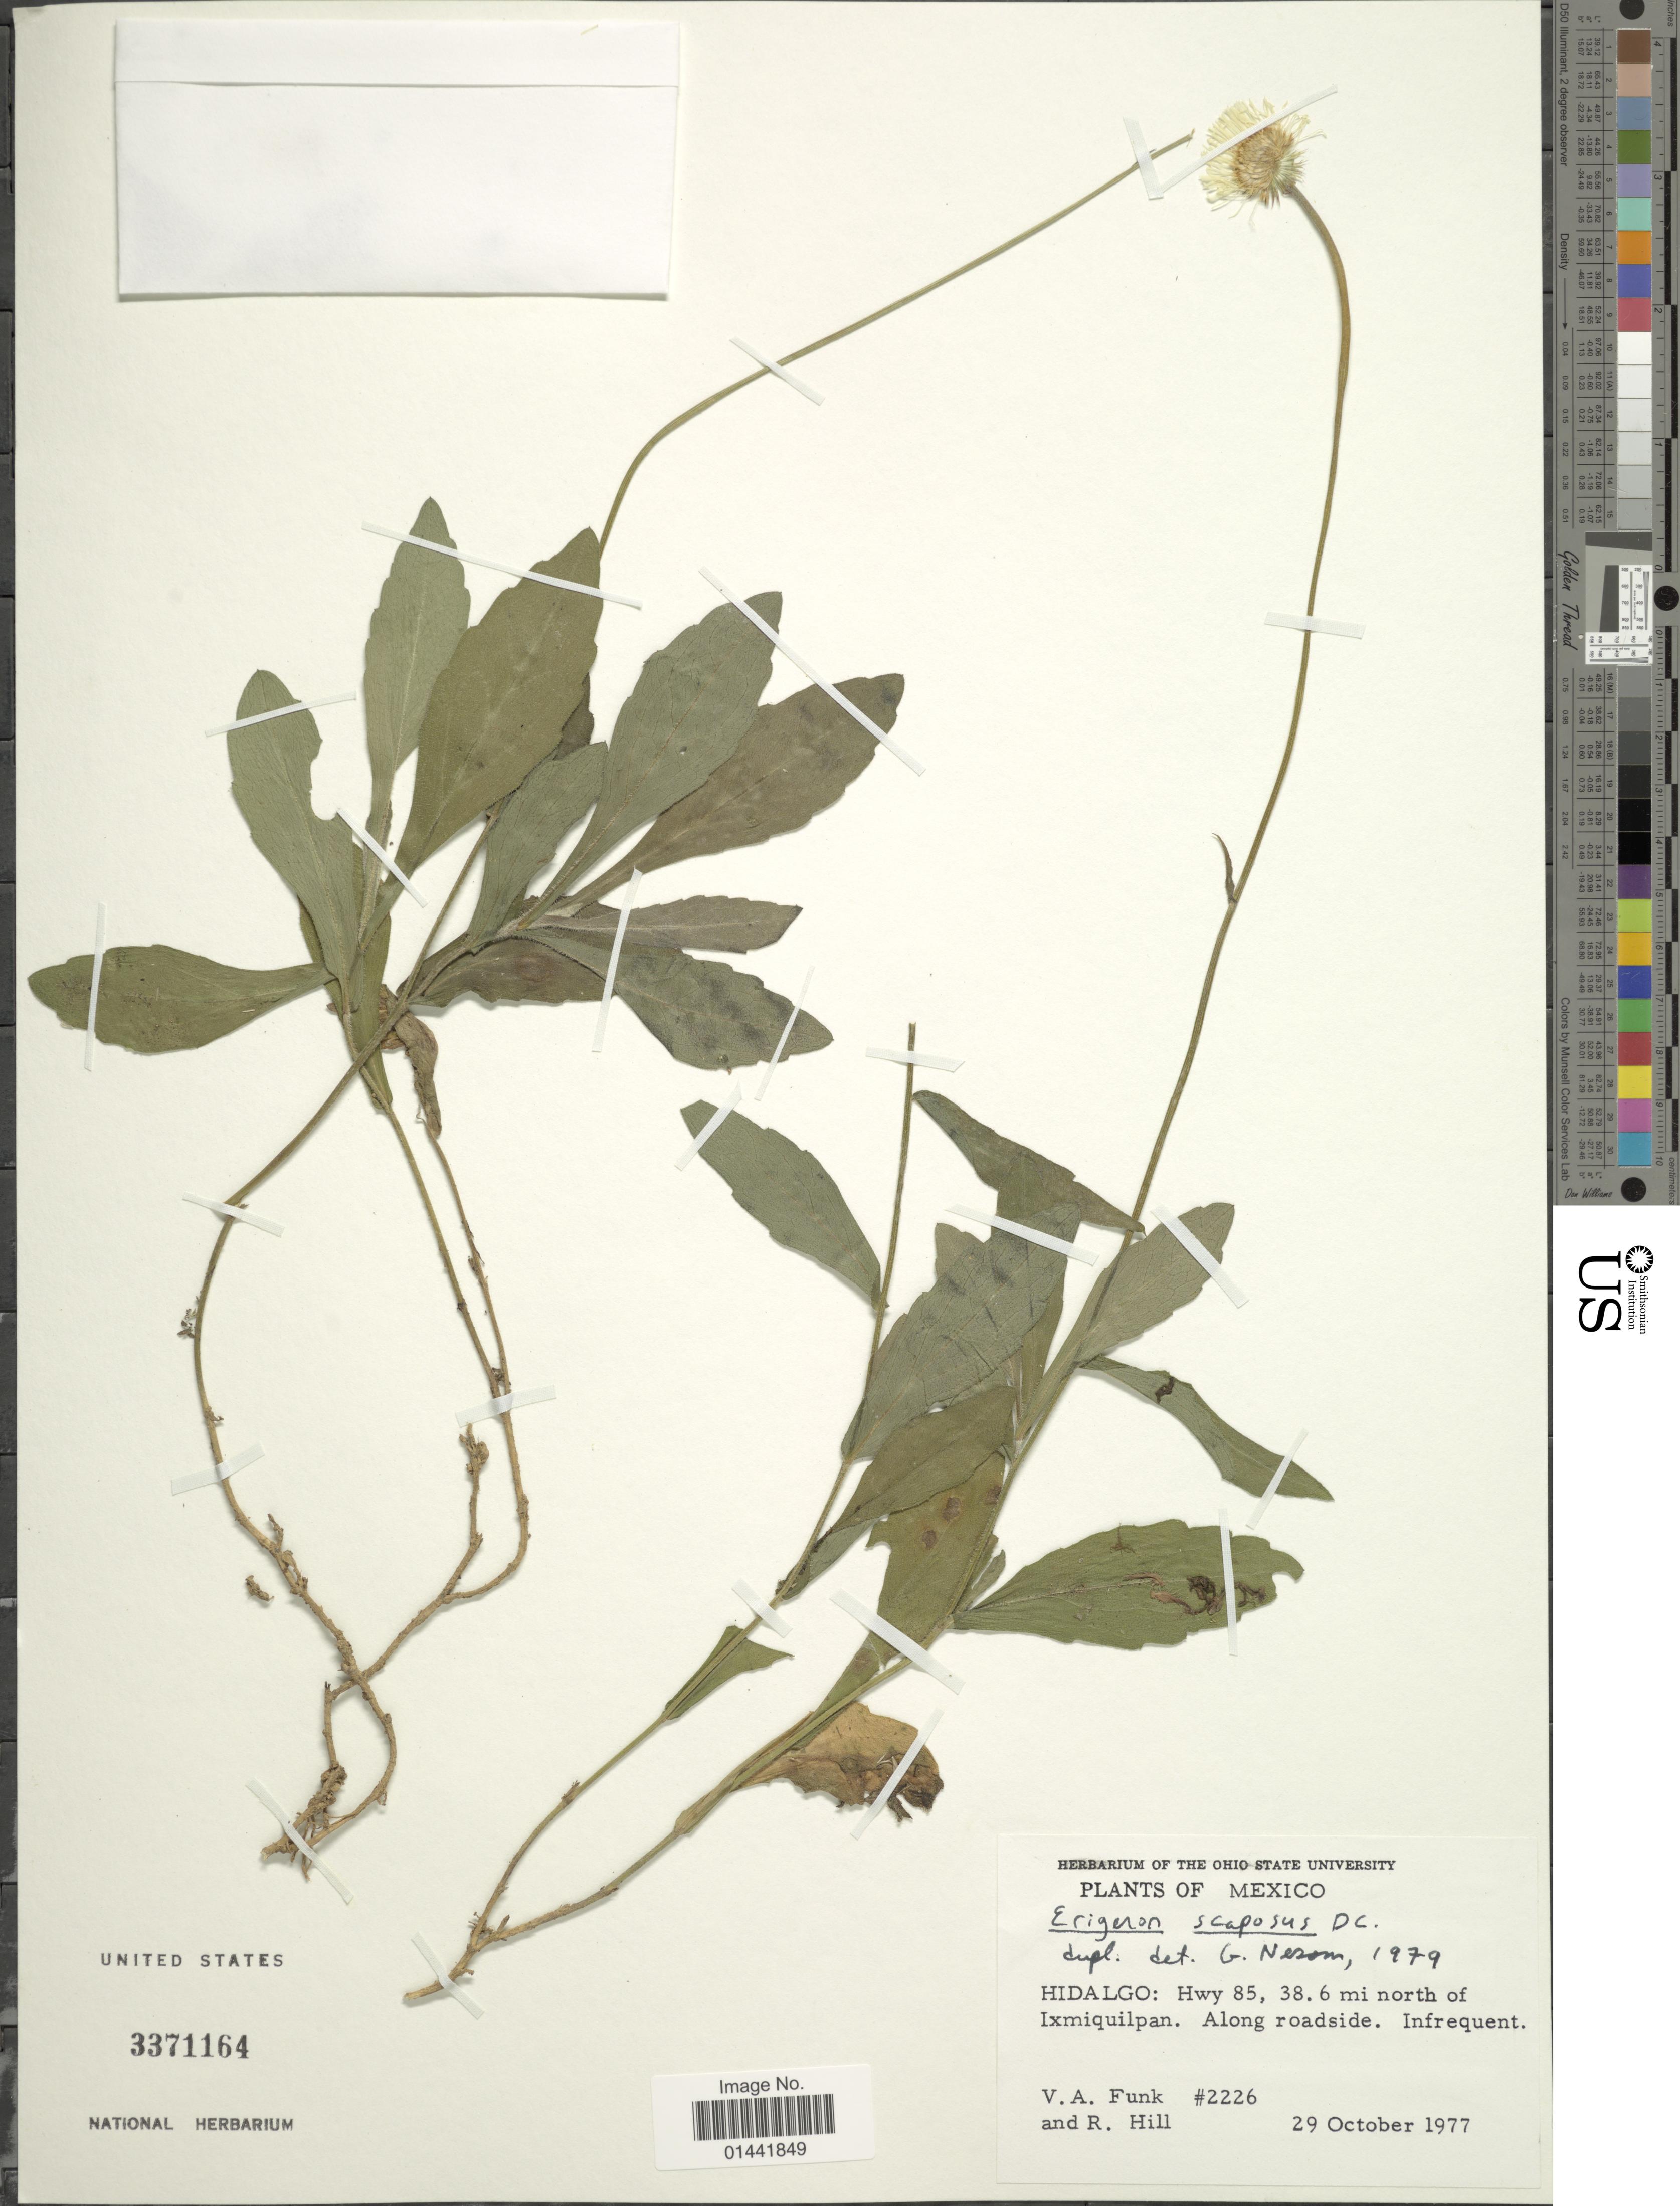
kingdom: Plantae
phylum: Tracheophyta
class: Magnoliopsida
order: Asterales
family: Asteraceae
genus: Erigeron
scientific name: Erigeron scaposus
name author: DC.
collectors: V. Funk & R. Hill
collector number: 2226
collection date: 1977-10-29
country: Mexico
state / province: Hidalgo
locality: Hwy 85, 38.6 mi north of Ixmiquilpan, along roadside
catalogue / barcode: US 3371164